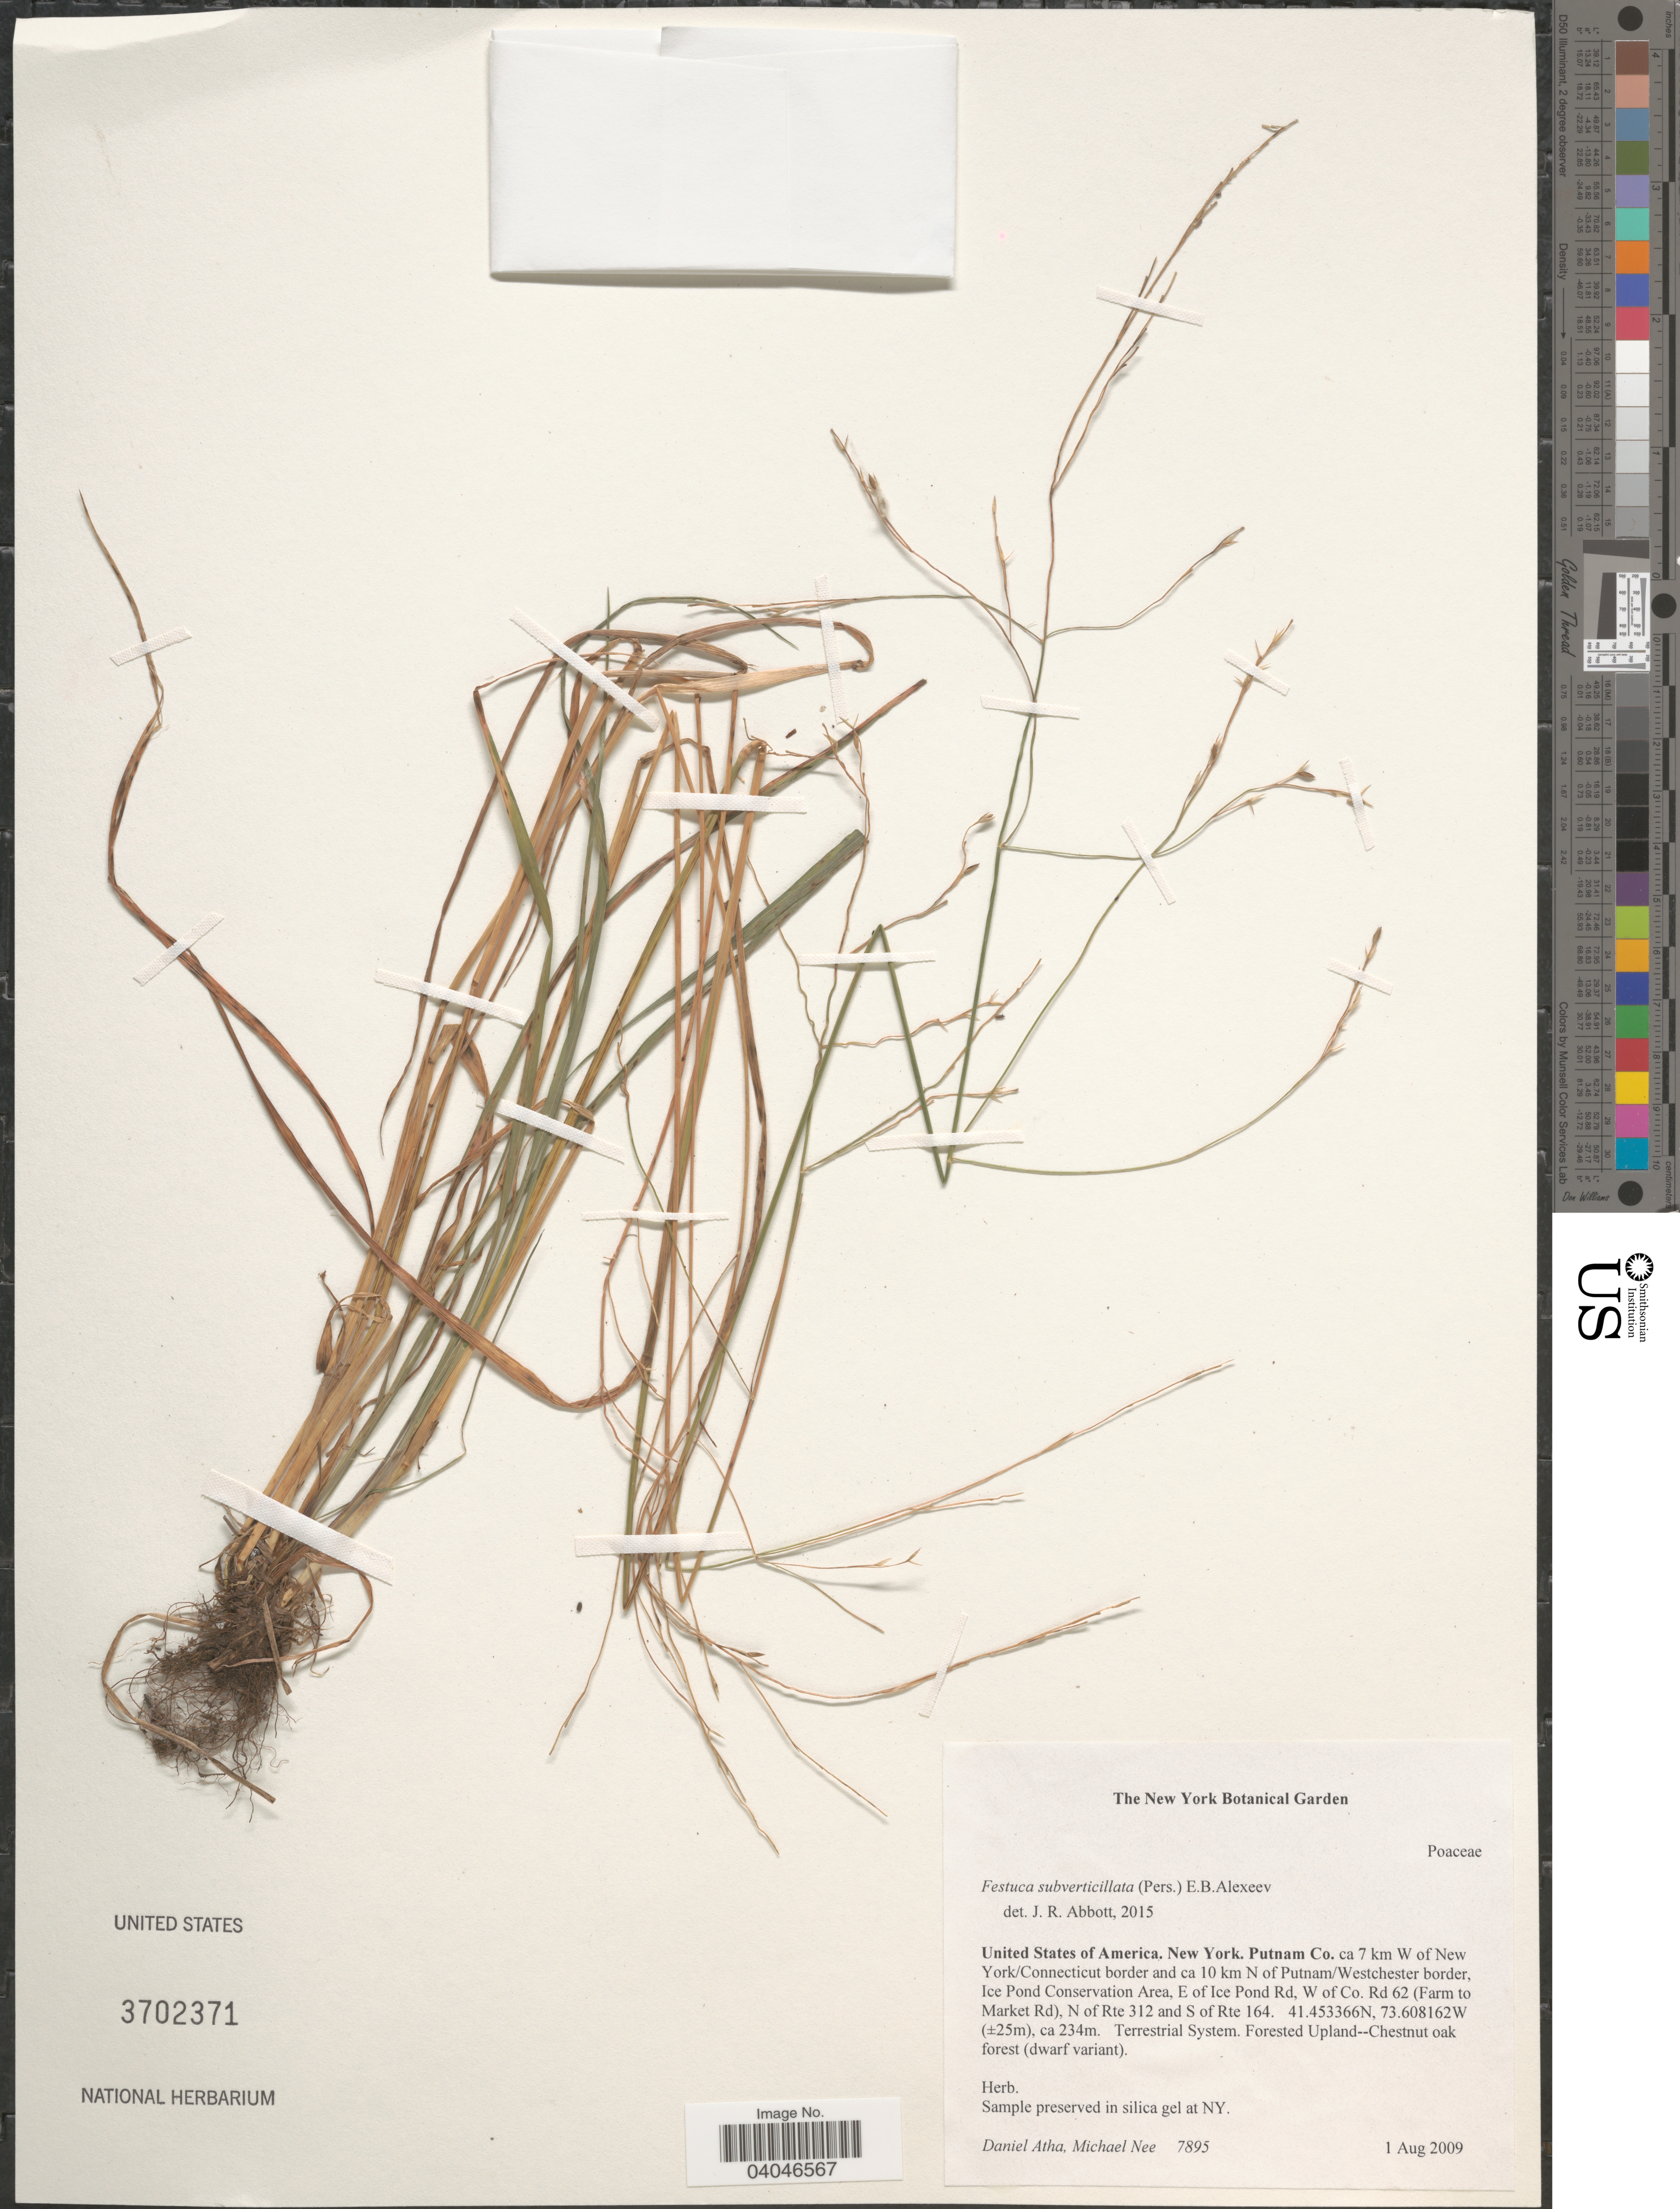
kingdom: Plantae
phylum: Tracheophyta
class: Liliopsida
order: Poales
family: Poaceae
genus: Festuca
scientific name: Festuca subverticillata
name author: (Pers.) E.B. Alexeev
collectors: D. Atha & M. Nee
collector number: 7895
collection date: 2009-08-01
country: United States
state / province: New York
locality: Putnam Co. Ca 7 km W of New York/Connecticut border and ca 10 km N of Putnam/Westchester border, Ice Pond Conservation Area, E of Ice Pond Rd, W of Co. Rd 62 (Farm to Market Rd), N of Rte 312 and S of Rte 164. Terrestrial System [unsure placement].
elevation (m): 234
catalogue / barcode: US 3702371